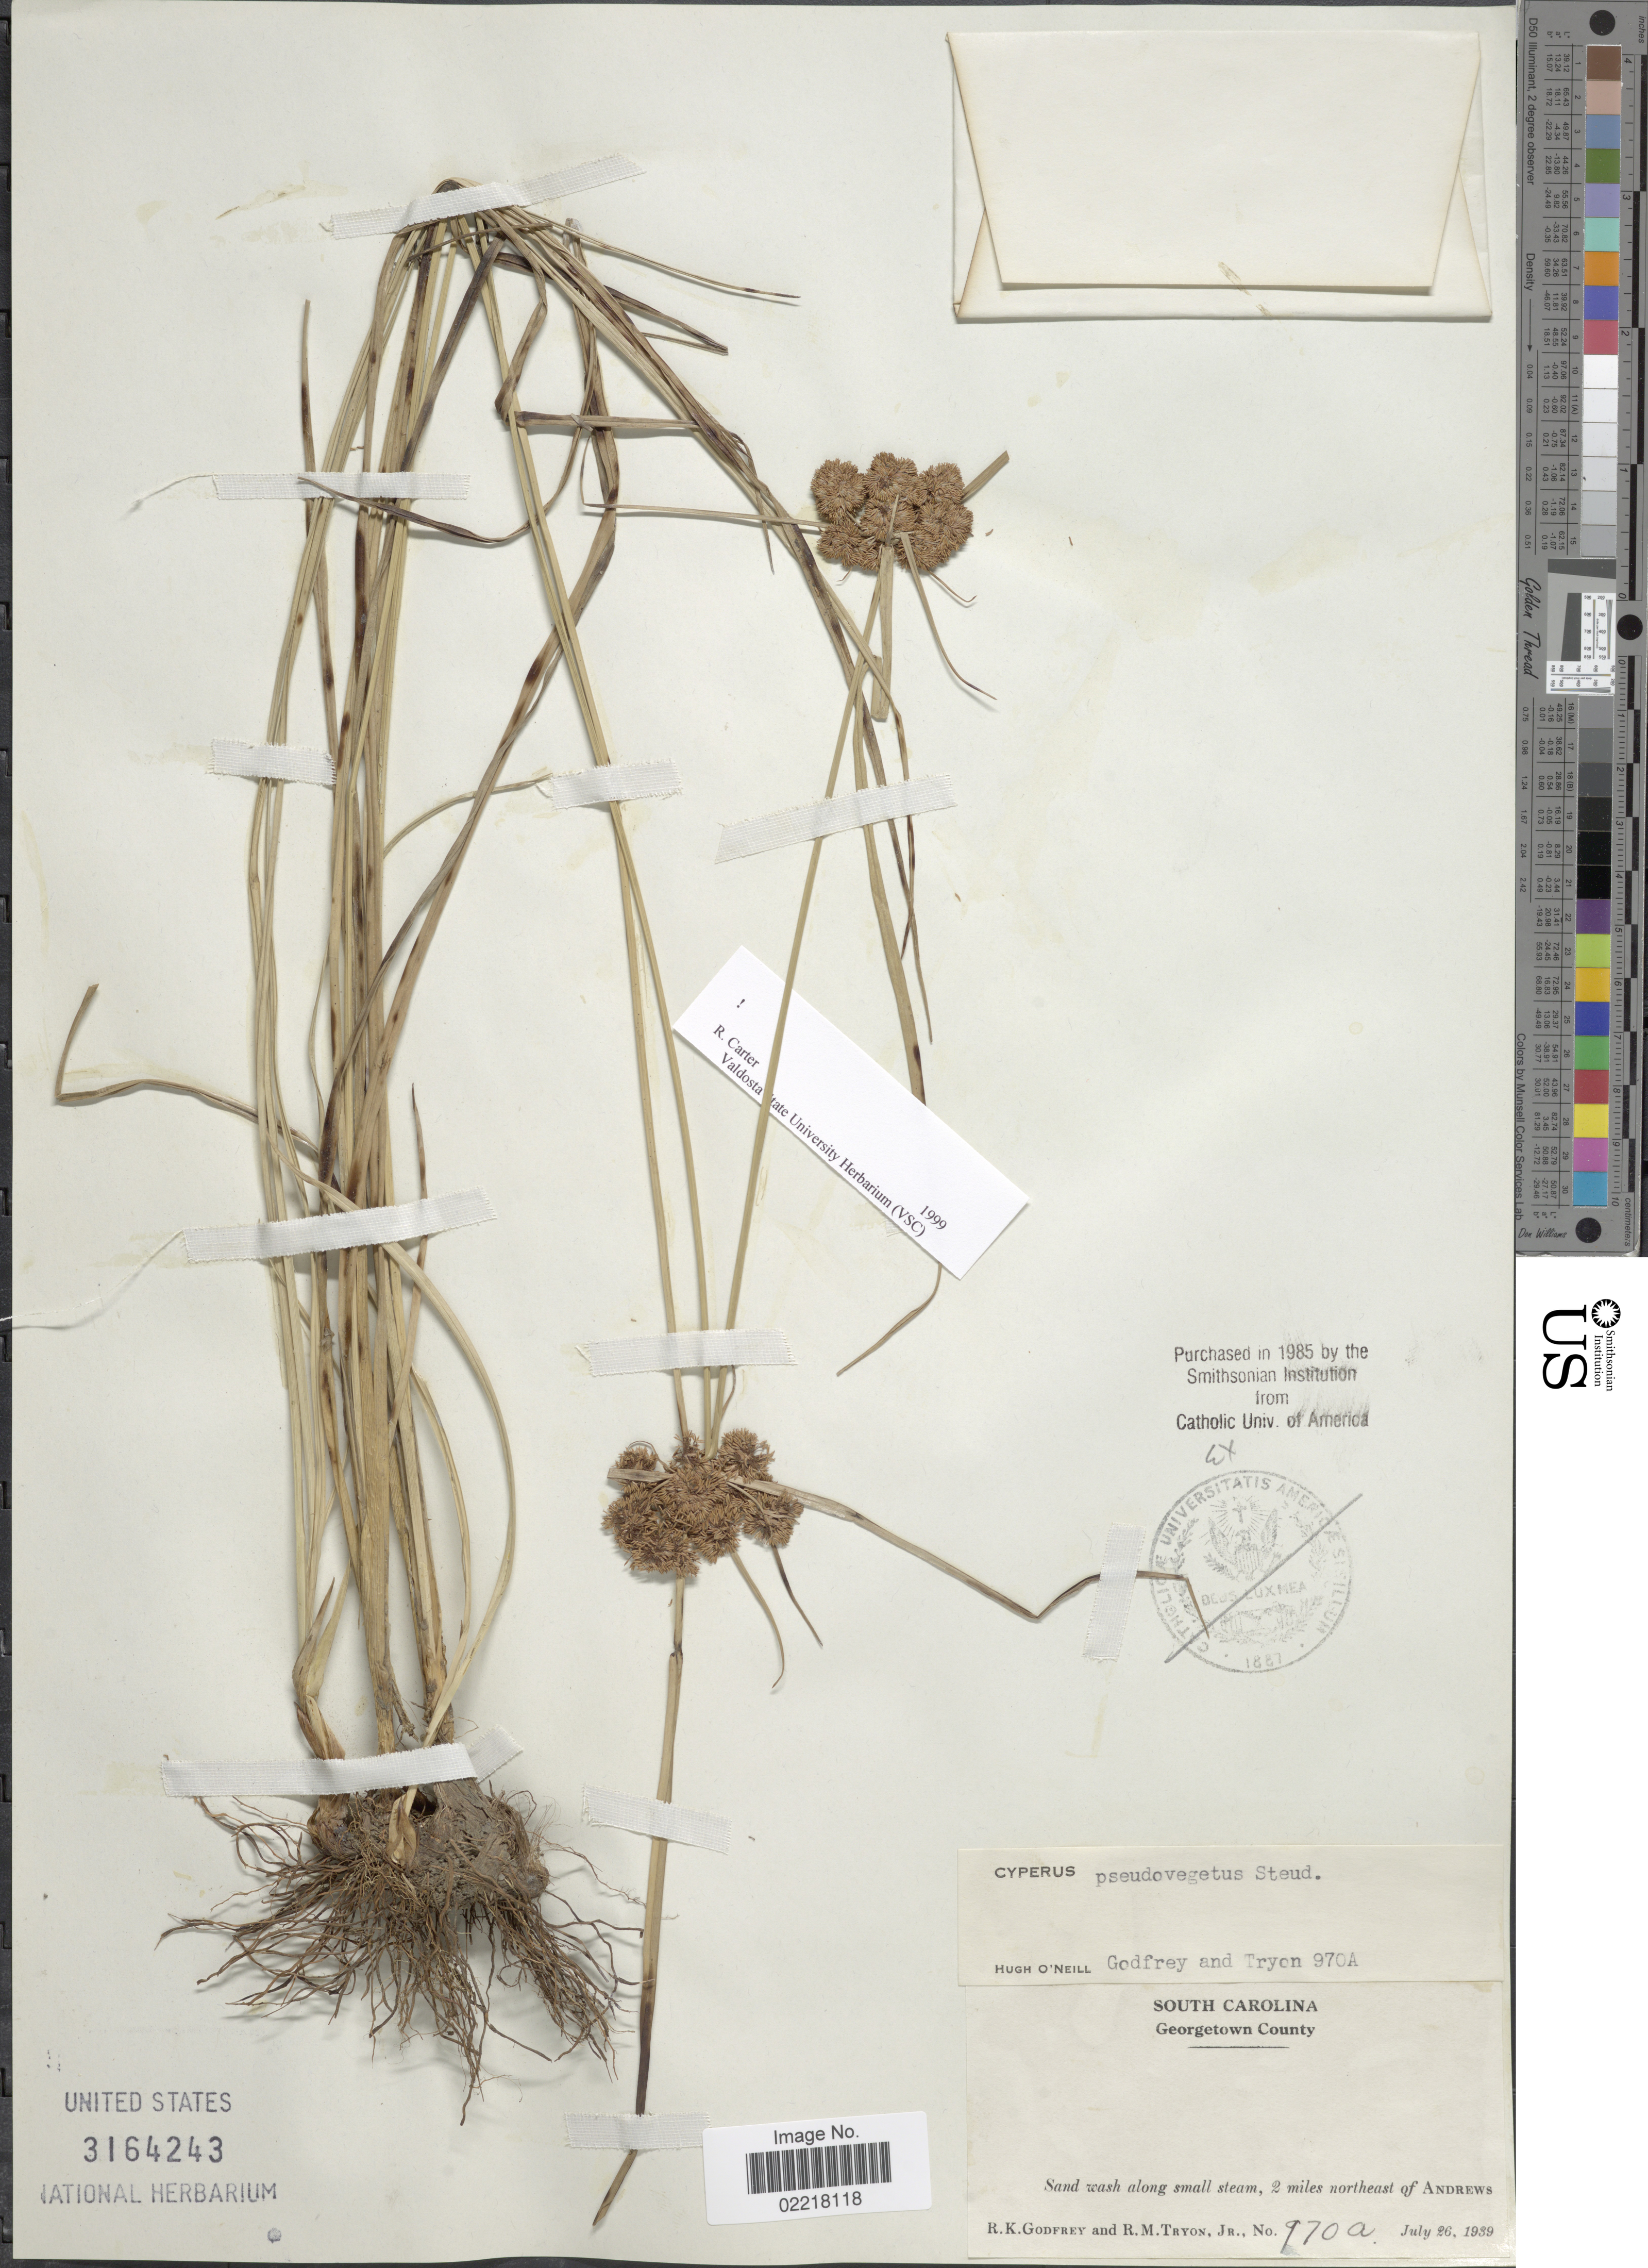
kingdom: Plantae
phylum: Tracheophyta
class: Liliopsida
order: Poales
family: Cyperaceae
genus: Cyperus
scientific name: Cyperus pseudovegetus Steud.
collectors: R. K. Godfrey & R. M. Tryon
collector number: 970a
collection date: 1939-07-26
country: United States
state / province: South Carolina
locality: Georgetown County. Sand wash along small stream, 2 miles northeast of Andrews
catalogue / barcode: US 3164243